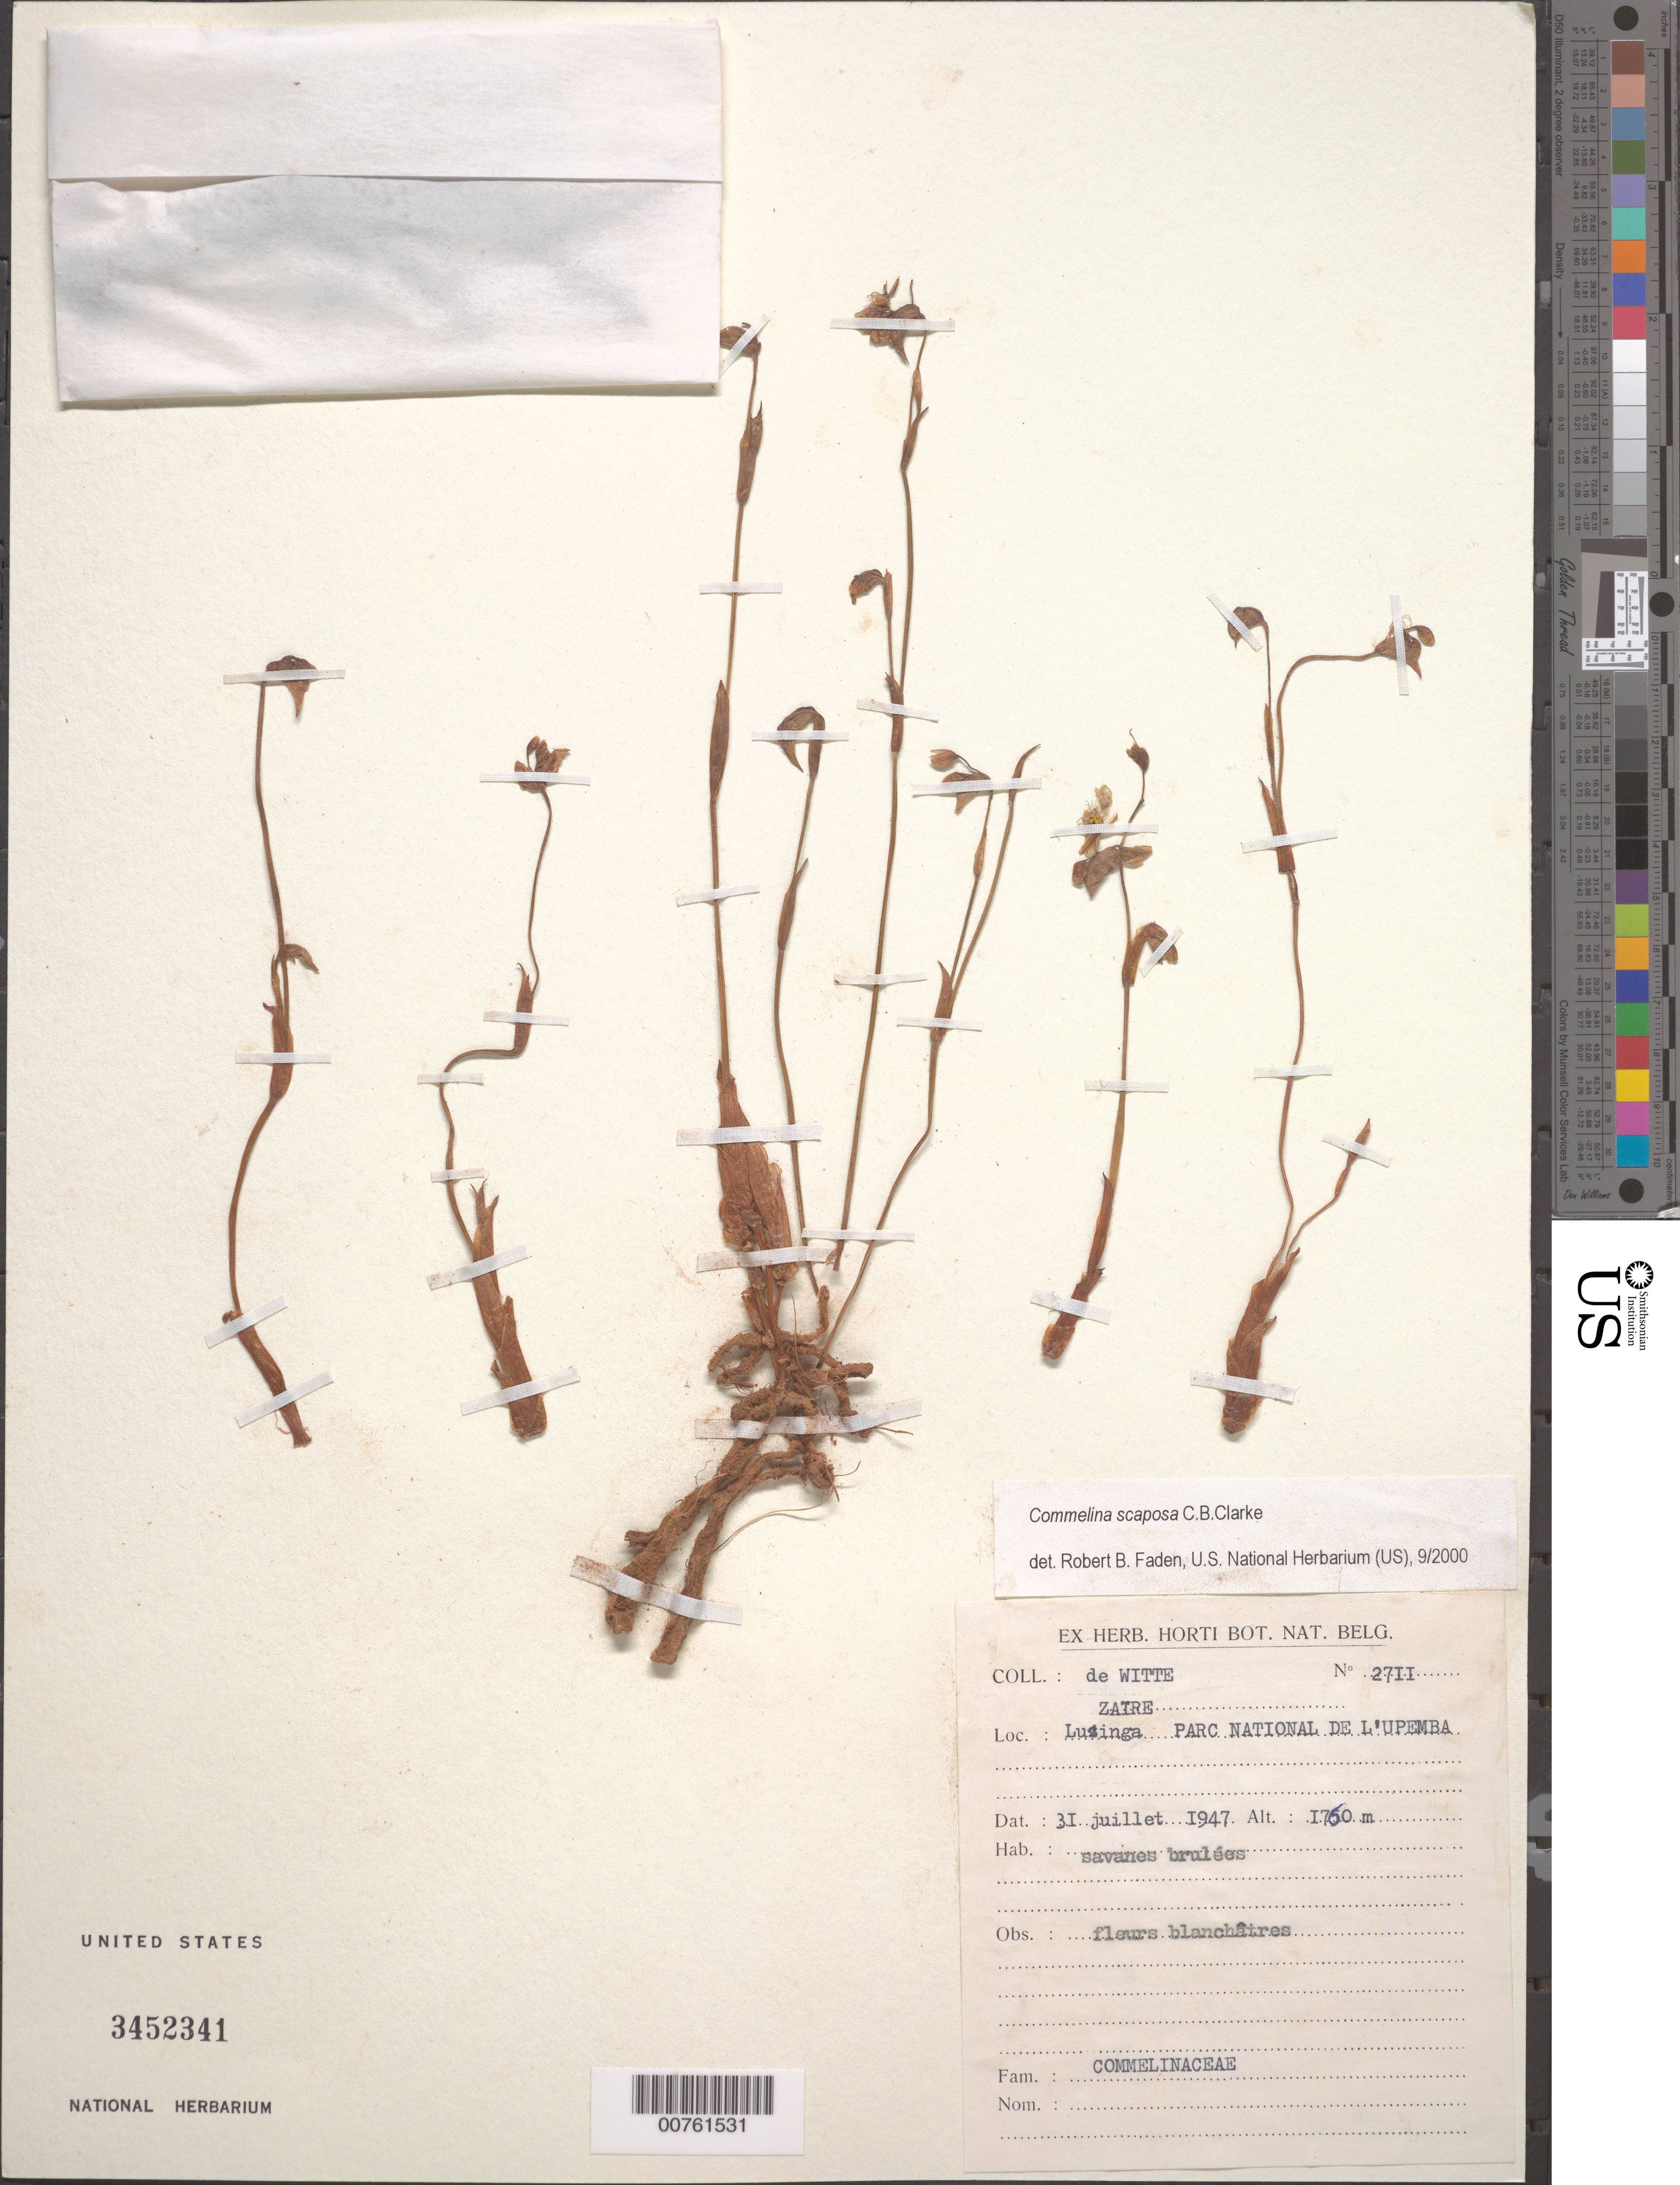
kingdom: Plantae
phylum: Tracheophyta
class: Liliopsida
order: Commelinales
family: Commelinaceae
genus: Commelina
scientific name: Commelina scaposa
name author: C.B. Clarke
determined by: Faden, Robert B., (US), Smithsonian Institution - National Museum of Natural History (UNITED STATES)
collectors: G. F. Witte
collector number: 2711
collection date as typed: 31 Jul 1947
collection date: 1947-07-31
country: Congo, Democratic Republic of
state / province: Haut-Katanga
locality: Lusinga. Parc National de l'Upemba.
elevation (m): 1760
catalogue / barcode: US 3452341